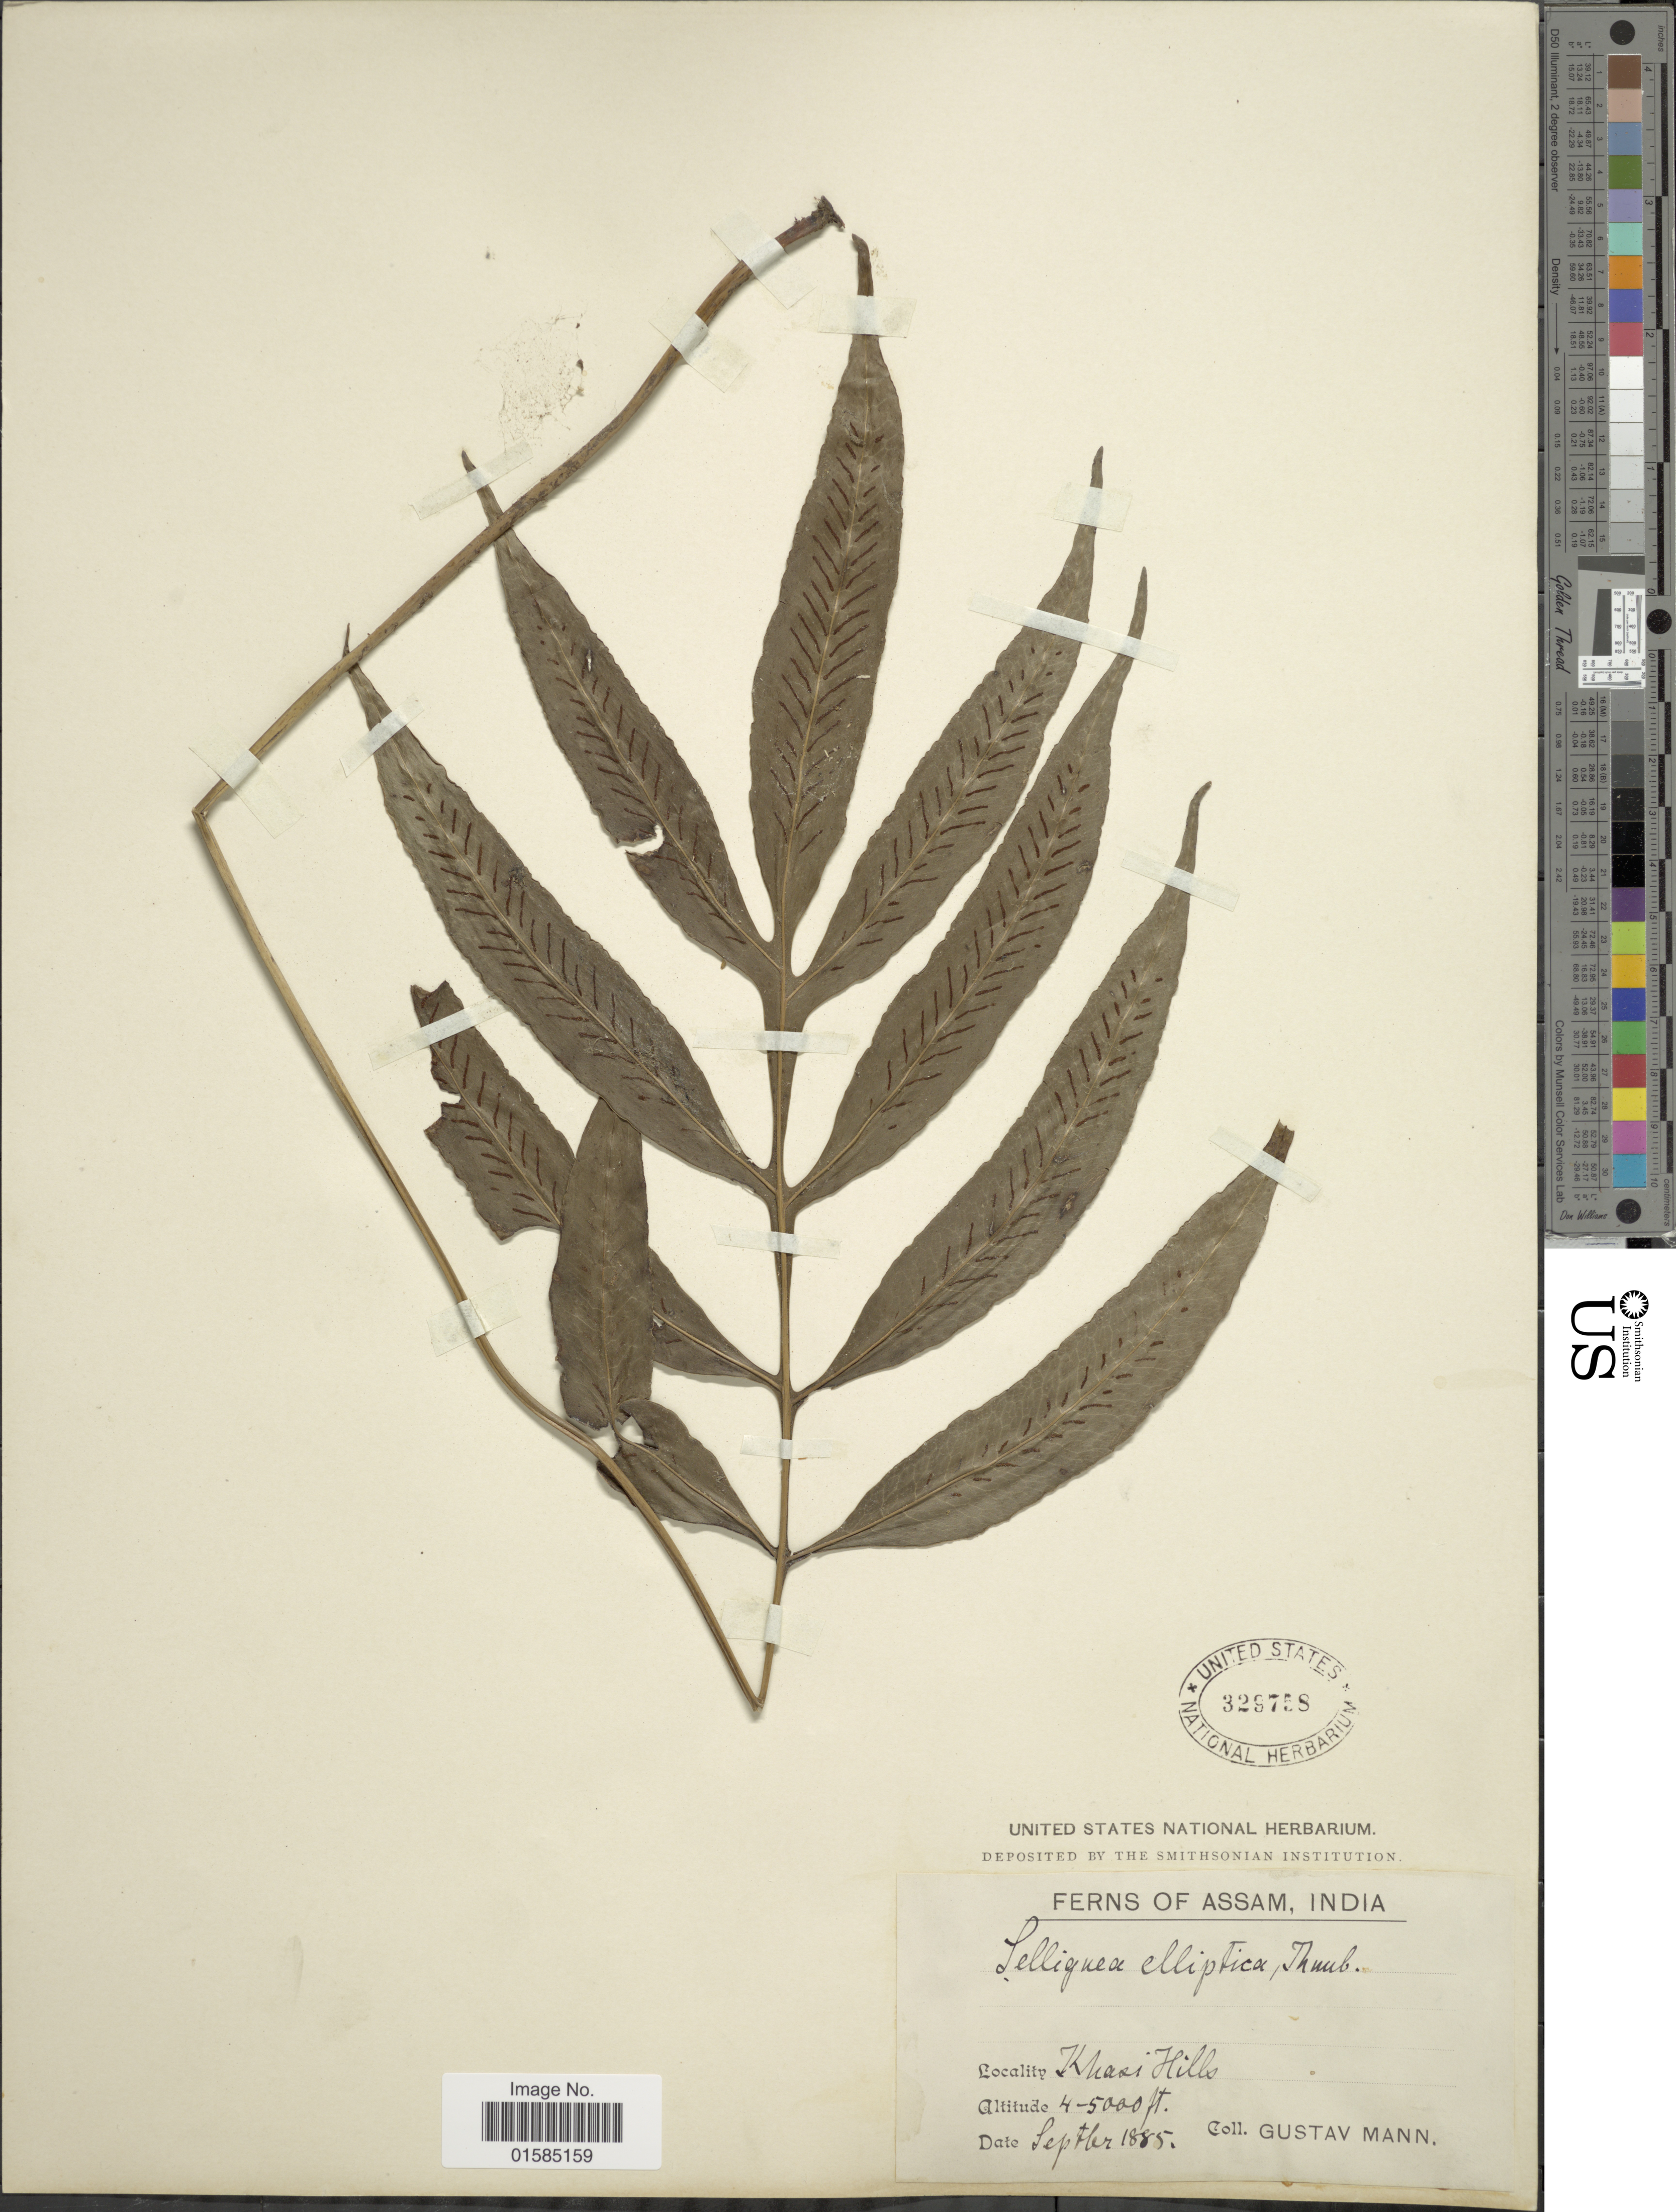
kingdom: Plantae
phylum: Tracheophyta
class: Polypodiopsida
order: Polypodiales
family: Polypodiaceae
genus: Leptochilus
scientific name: Leptochilus ellipticus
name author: (Thunb.) Noot.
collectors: G. Mann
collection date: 1885-10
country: India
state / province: Meghalaya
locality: Assam, India, Khasi Hills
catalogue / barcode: US 329758